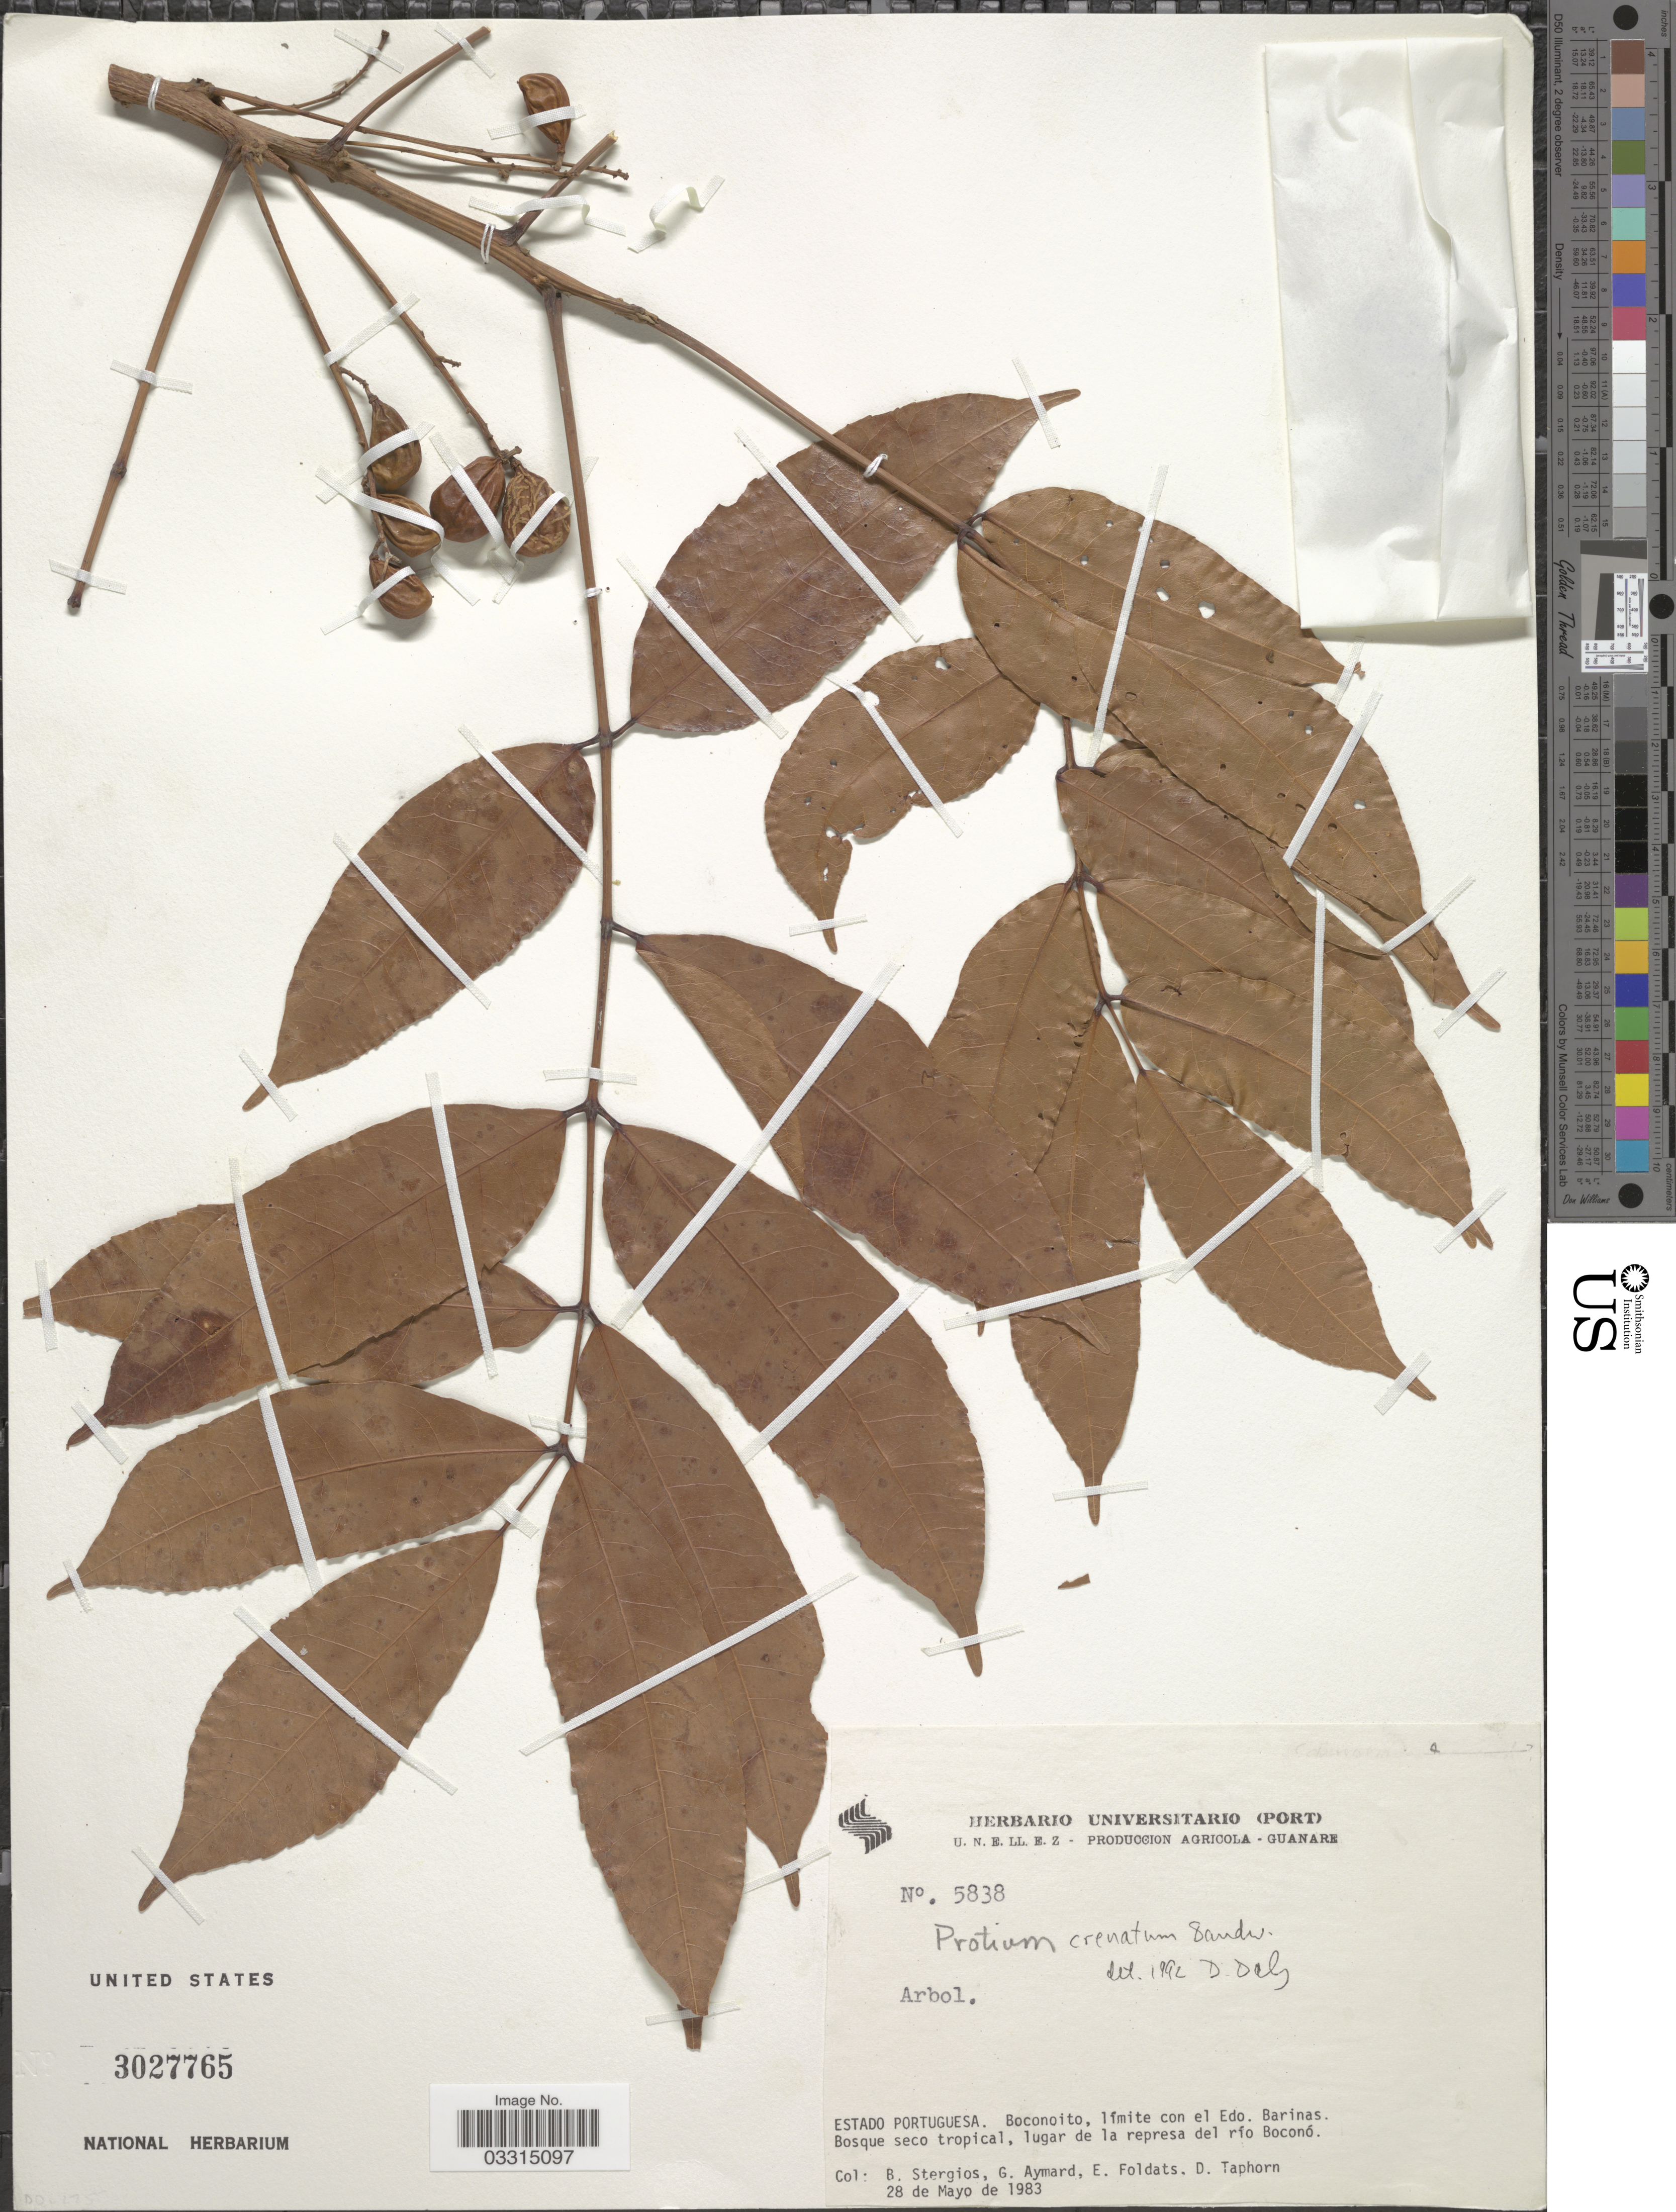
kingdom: Plantae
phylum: Tracheophyta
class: Magnoliopsida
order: Sapindales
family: Burseraceae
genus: Protium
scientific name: Protium crenatum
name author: Sandwith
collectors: B. G. Stergios, G. A. Aymard, E. Foldats & D. Taphorn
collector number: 5838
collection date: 1983-05-28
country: Venezuela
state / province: Portuguesa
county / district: San Genaro de Boconoito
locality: Boconoito, límite con el Edo. Barinas, lugar de la represa del río Boconó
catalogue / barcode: US 3027765